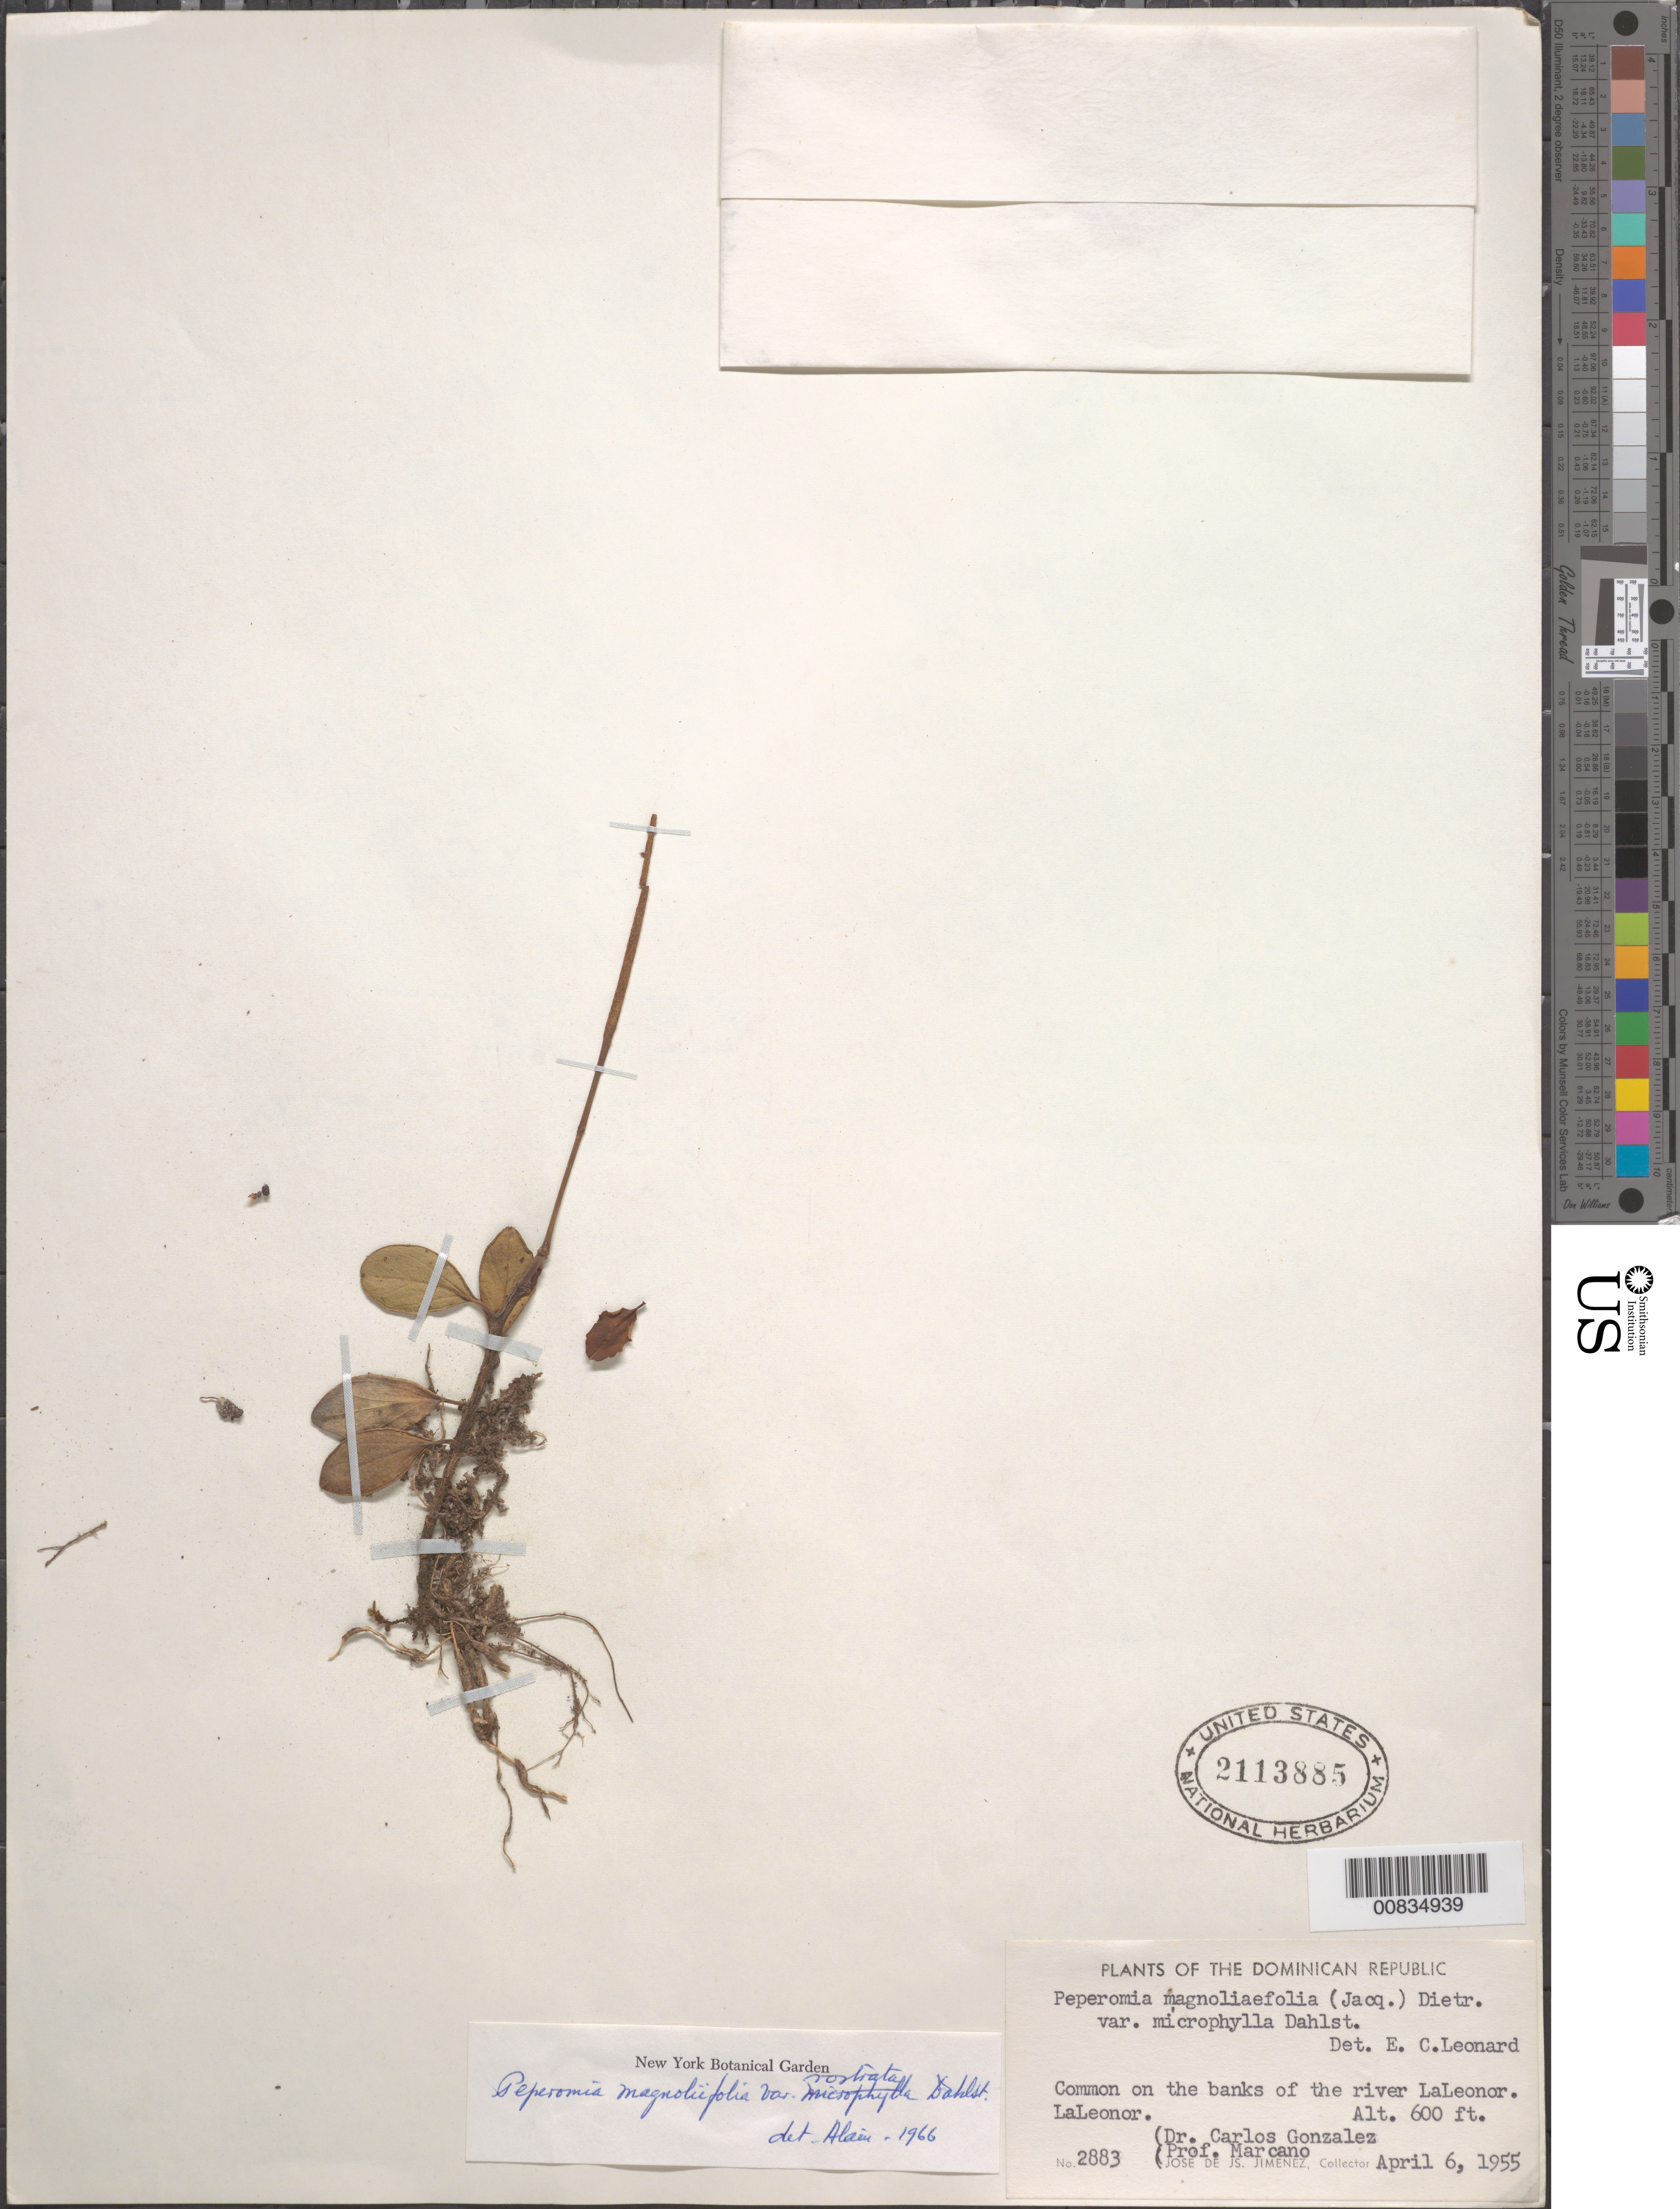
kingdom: Plantae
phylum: Tracheophyta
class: Magnoliopsida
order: Piperales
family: Piperaceae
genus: Peperomia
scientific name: Peperomia magnoliifolia var. rostrata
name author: Dahlst.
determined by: Liogier, Alain H.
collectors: J. J. Jiménez, C. Gonzalez & E. J. Marcano F.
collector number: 2883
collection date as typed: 06 Apr 1955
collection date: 1955-04-06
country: Dominican Republic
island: Hispaniola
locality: River La Leonor.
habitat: Banks of the river.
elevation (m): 183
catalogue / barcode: US 2113885